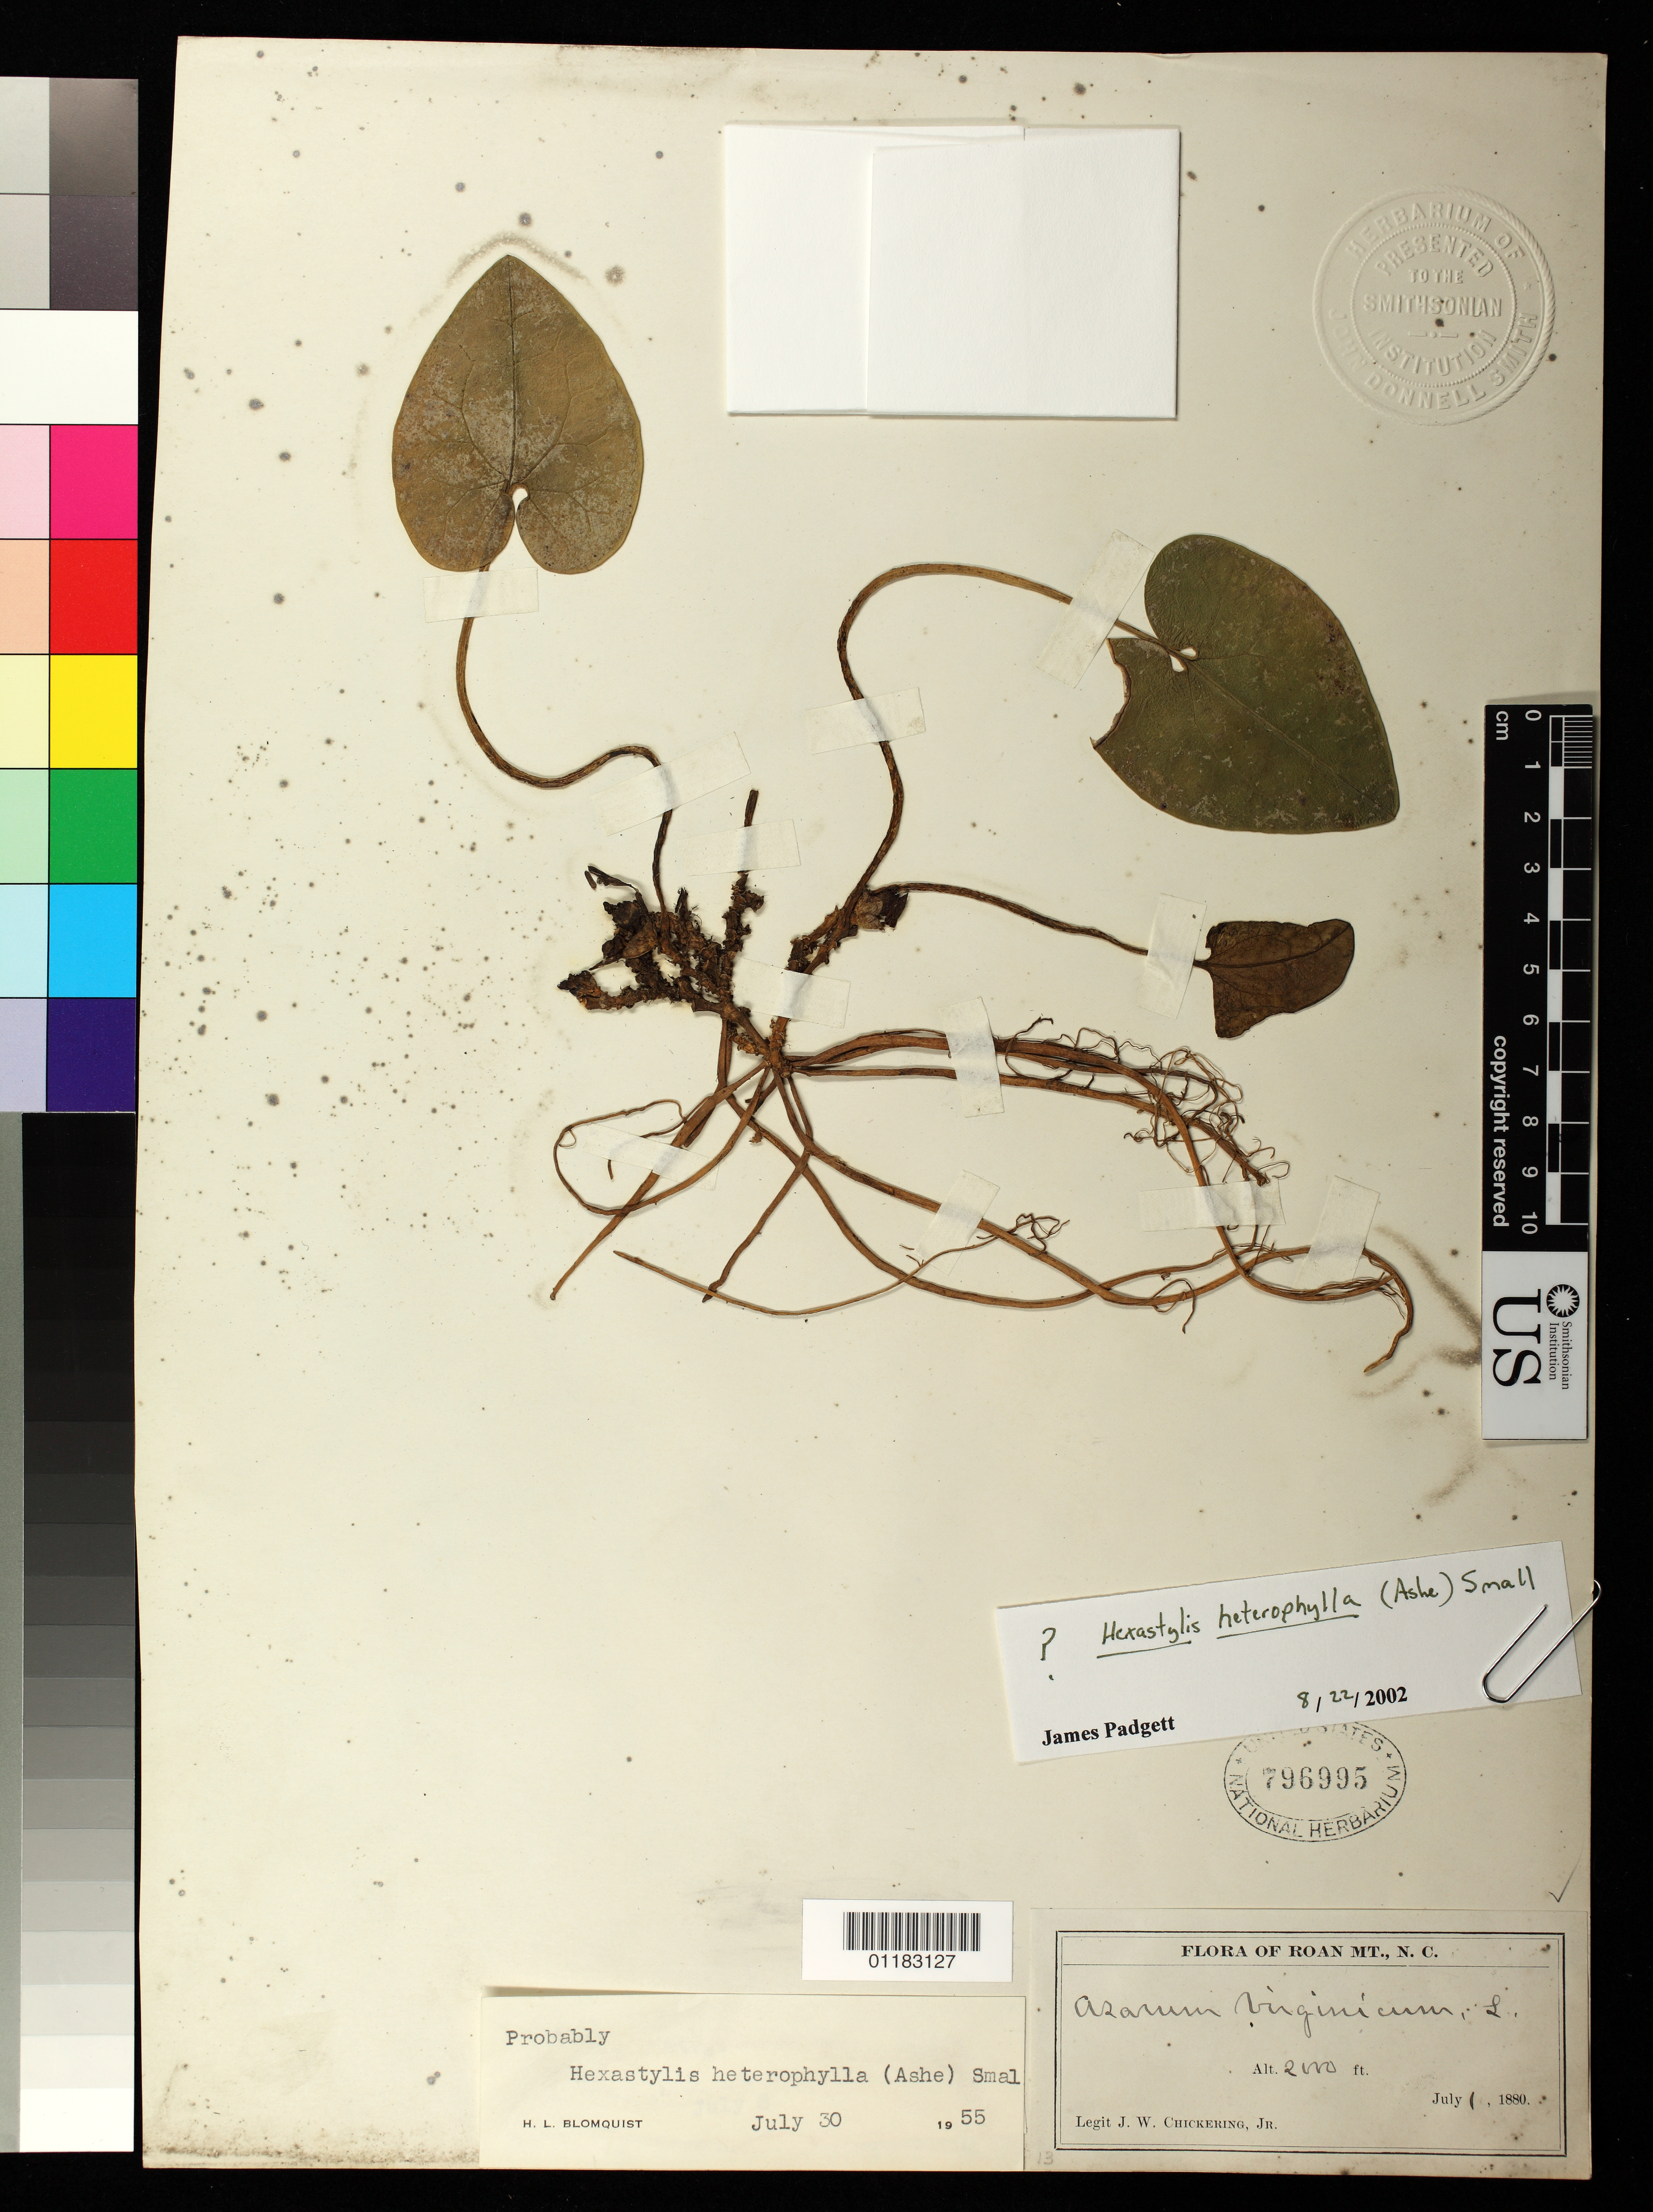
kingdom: Plantae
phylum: Tracheophyta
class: Magnoliopsida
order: Piperales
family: Aristolochiaceae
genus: Hexastylis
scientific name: Hexastylis virginica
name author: (L.) Small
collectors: J. Chickering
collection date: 1880-05-01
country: United States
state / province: North Carolina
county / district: Mitchell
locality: Mitchell County: Roan Mountain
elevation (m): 610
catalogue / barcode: US 796995